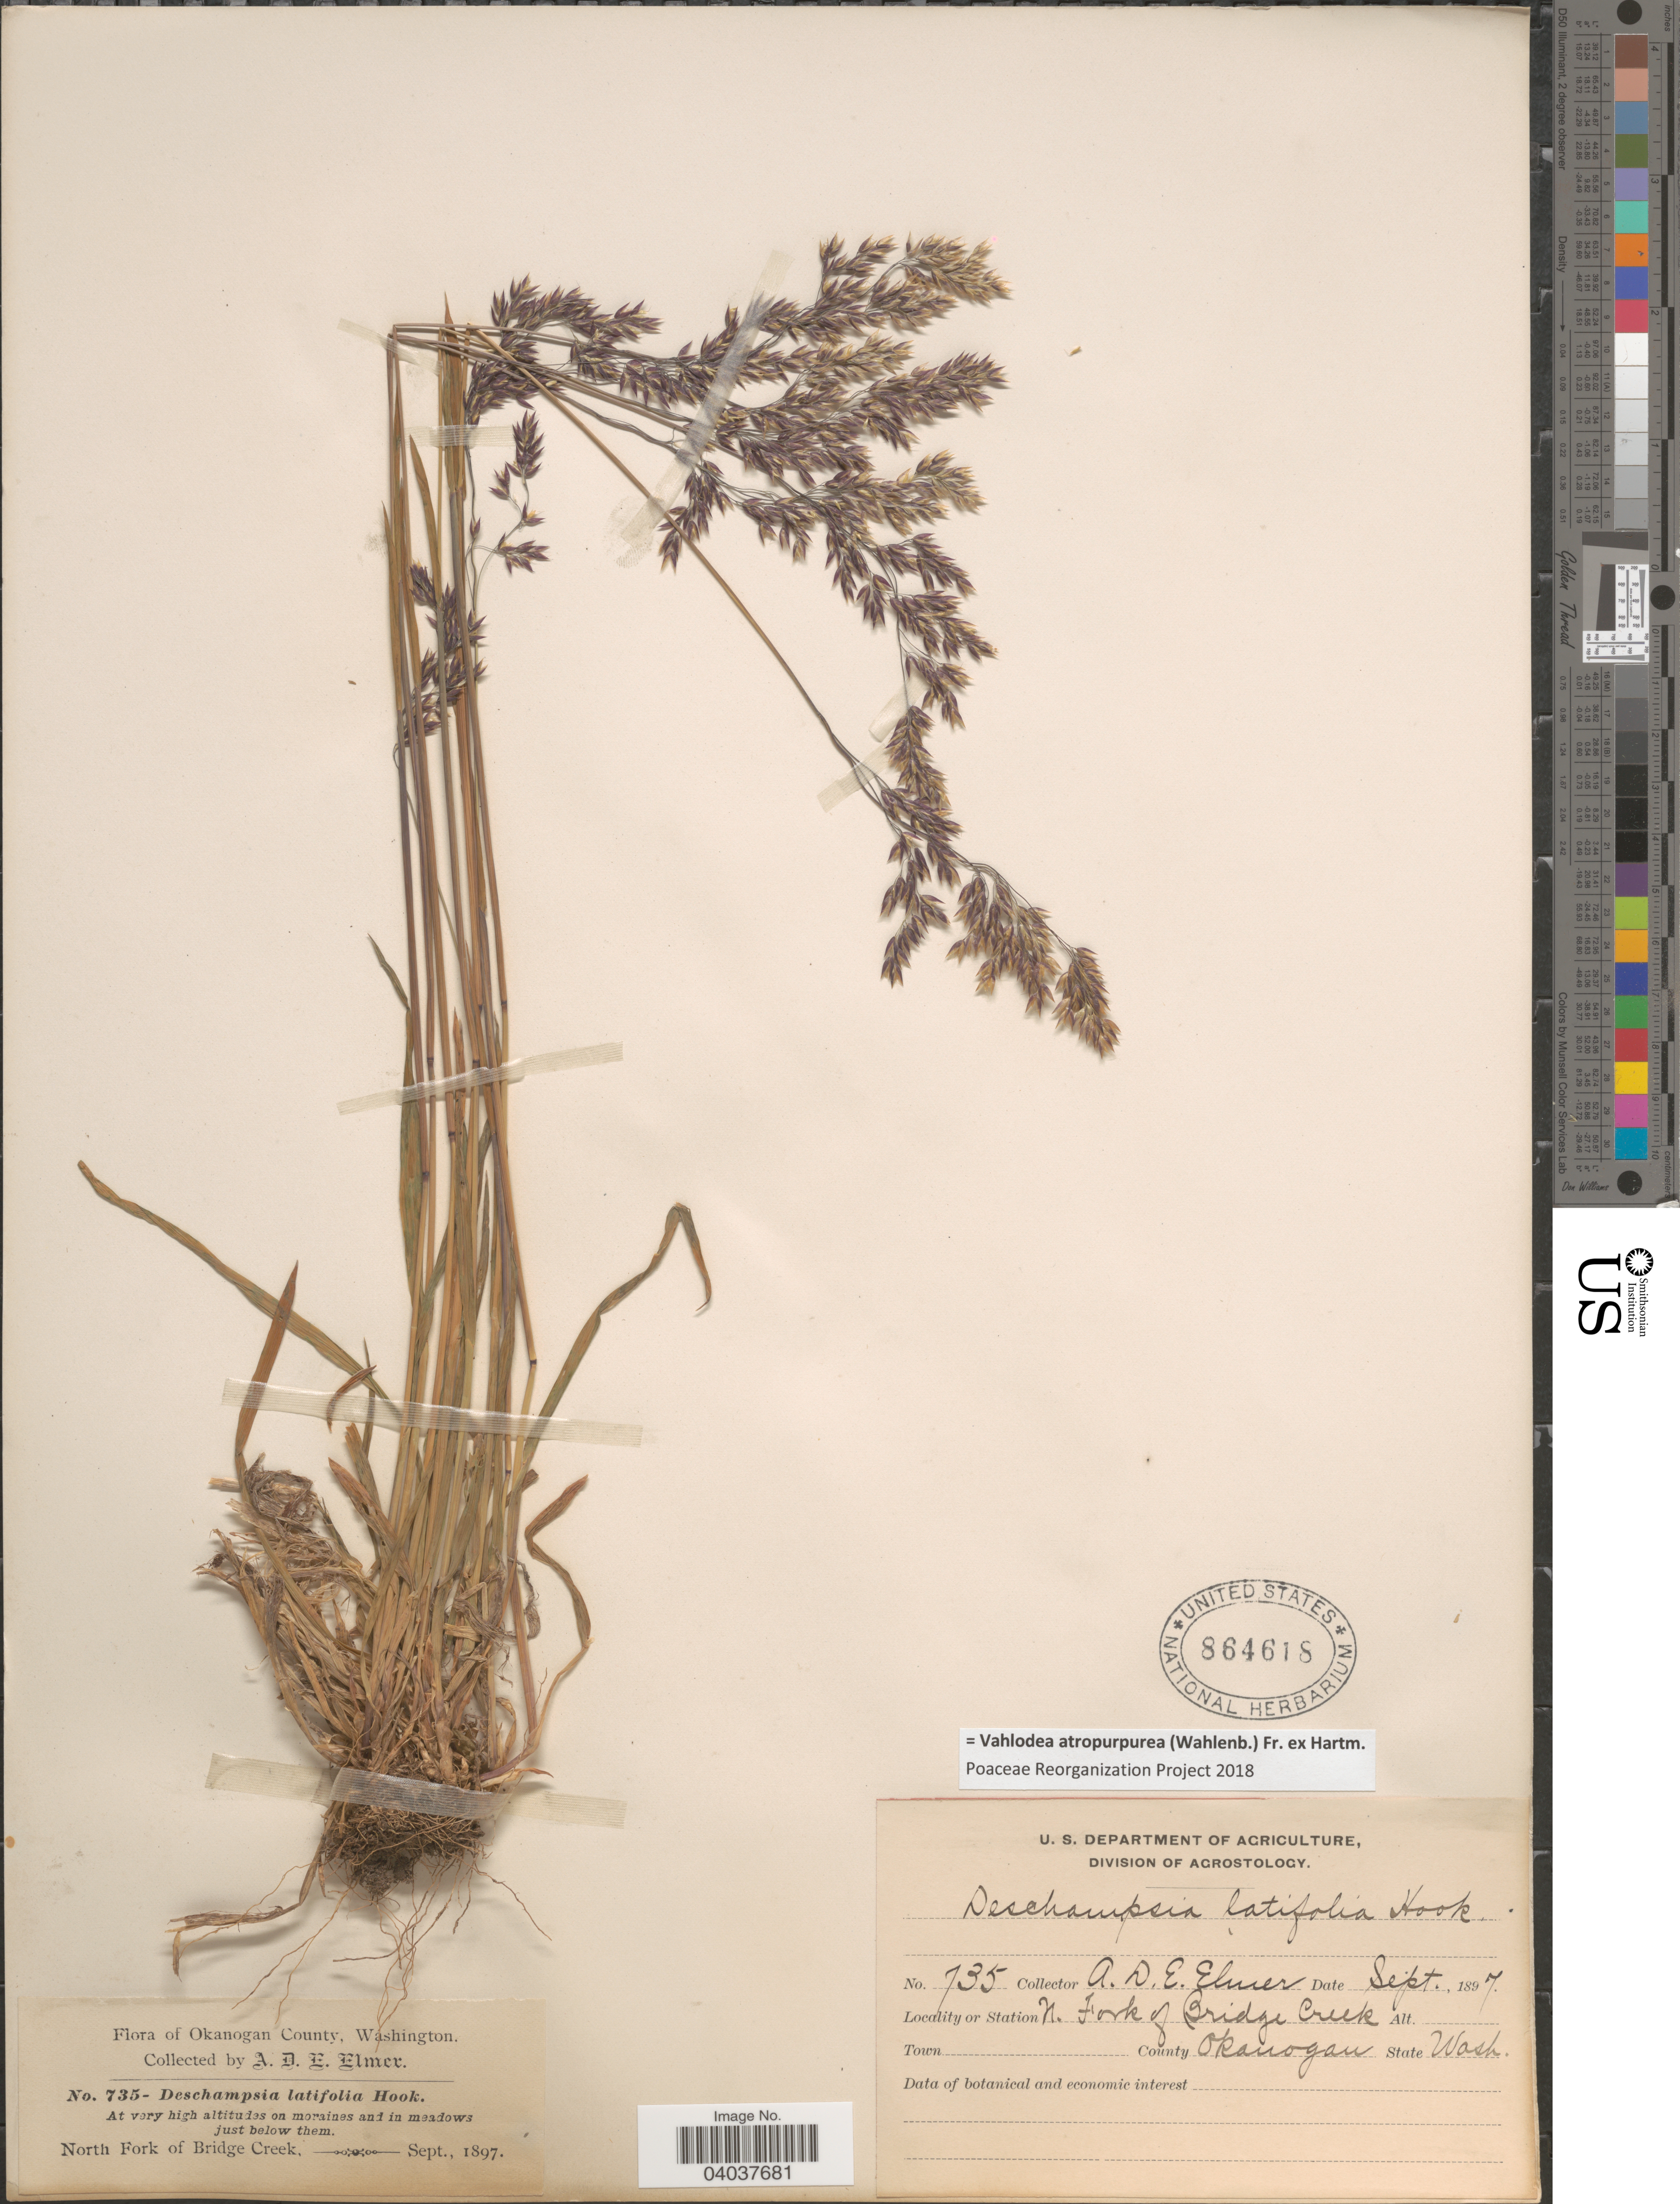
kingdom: Plantae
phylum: Tracheophyta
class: Liliopsida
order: Poales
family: Poaceae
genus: Vahlodea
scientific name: Vahlodea atropurpurea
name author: (Wahlenb.) Fr. ex Hartm.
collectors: A. D. E. Elmer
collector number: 735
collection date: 1897-09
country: United States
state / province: Washington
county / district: Okanogan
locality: Okanogan County. North Fork of Bridge Creek.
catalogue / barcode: US 864618